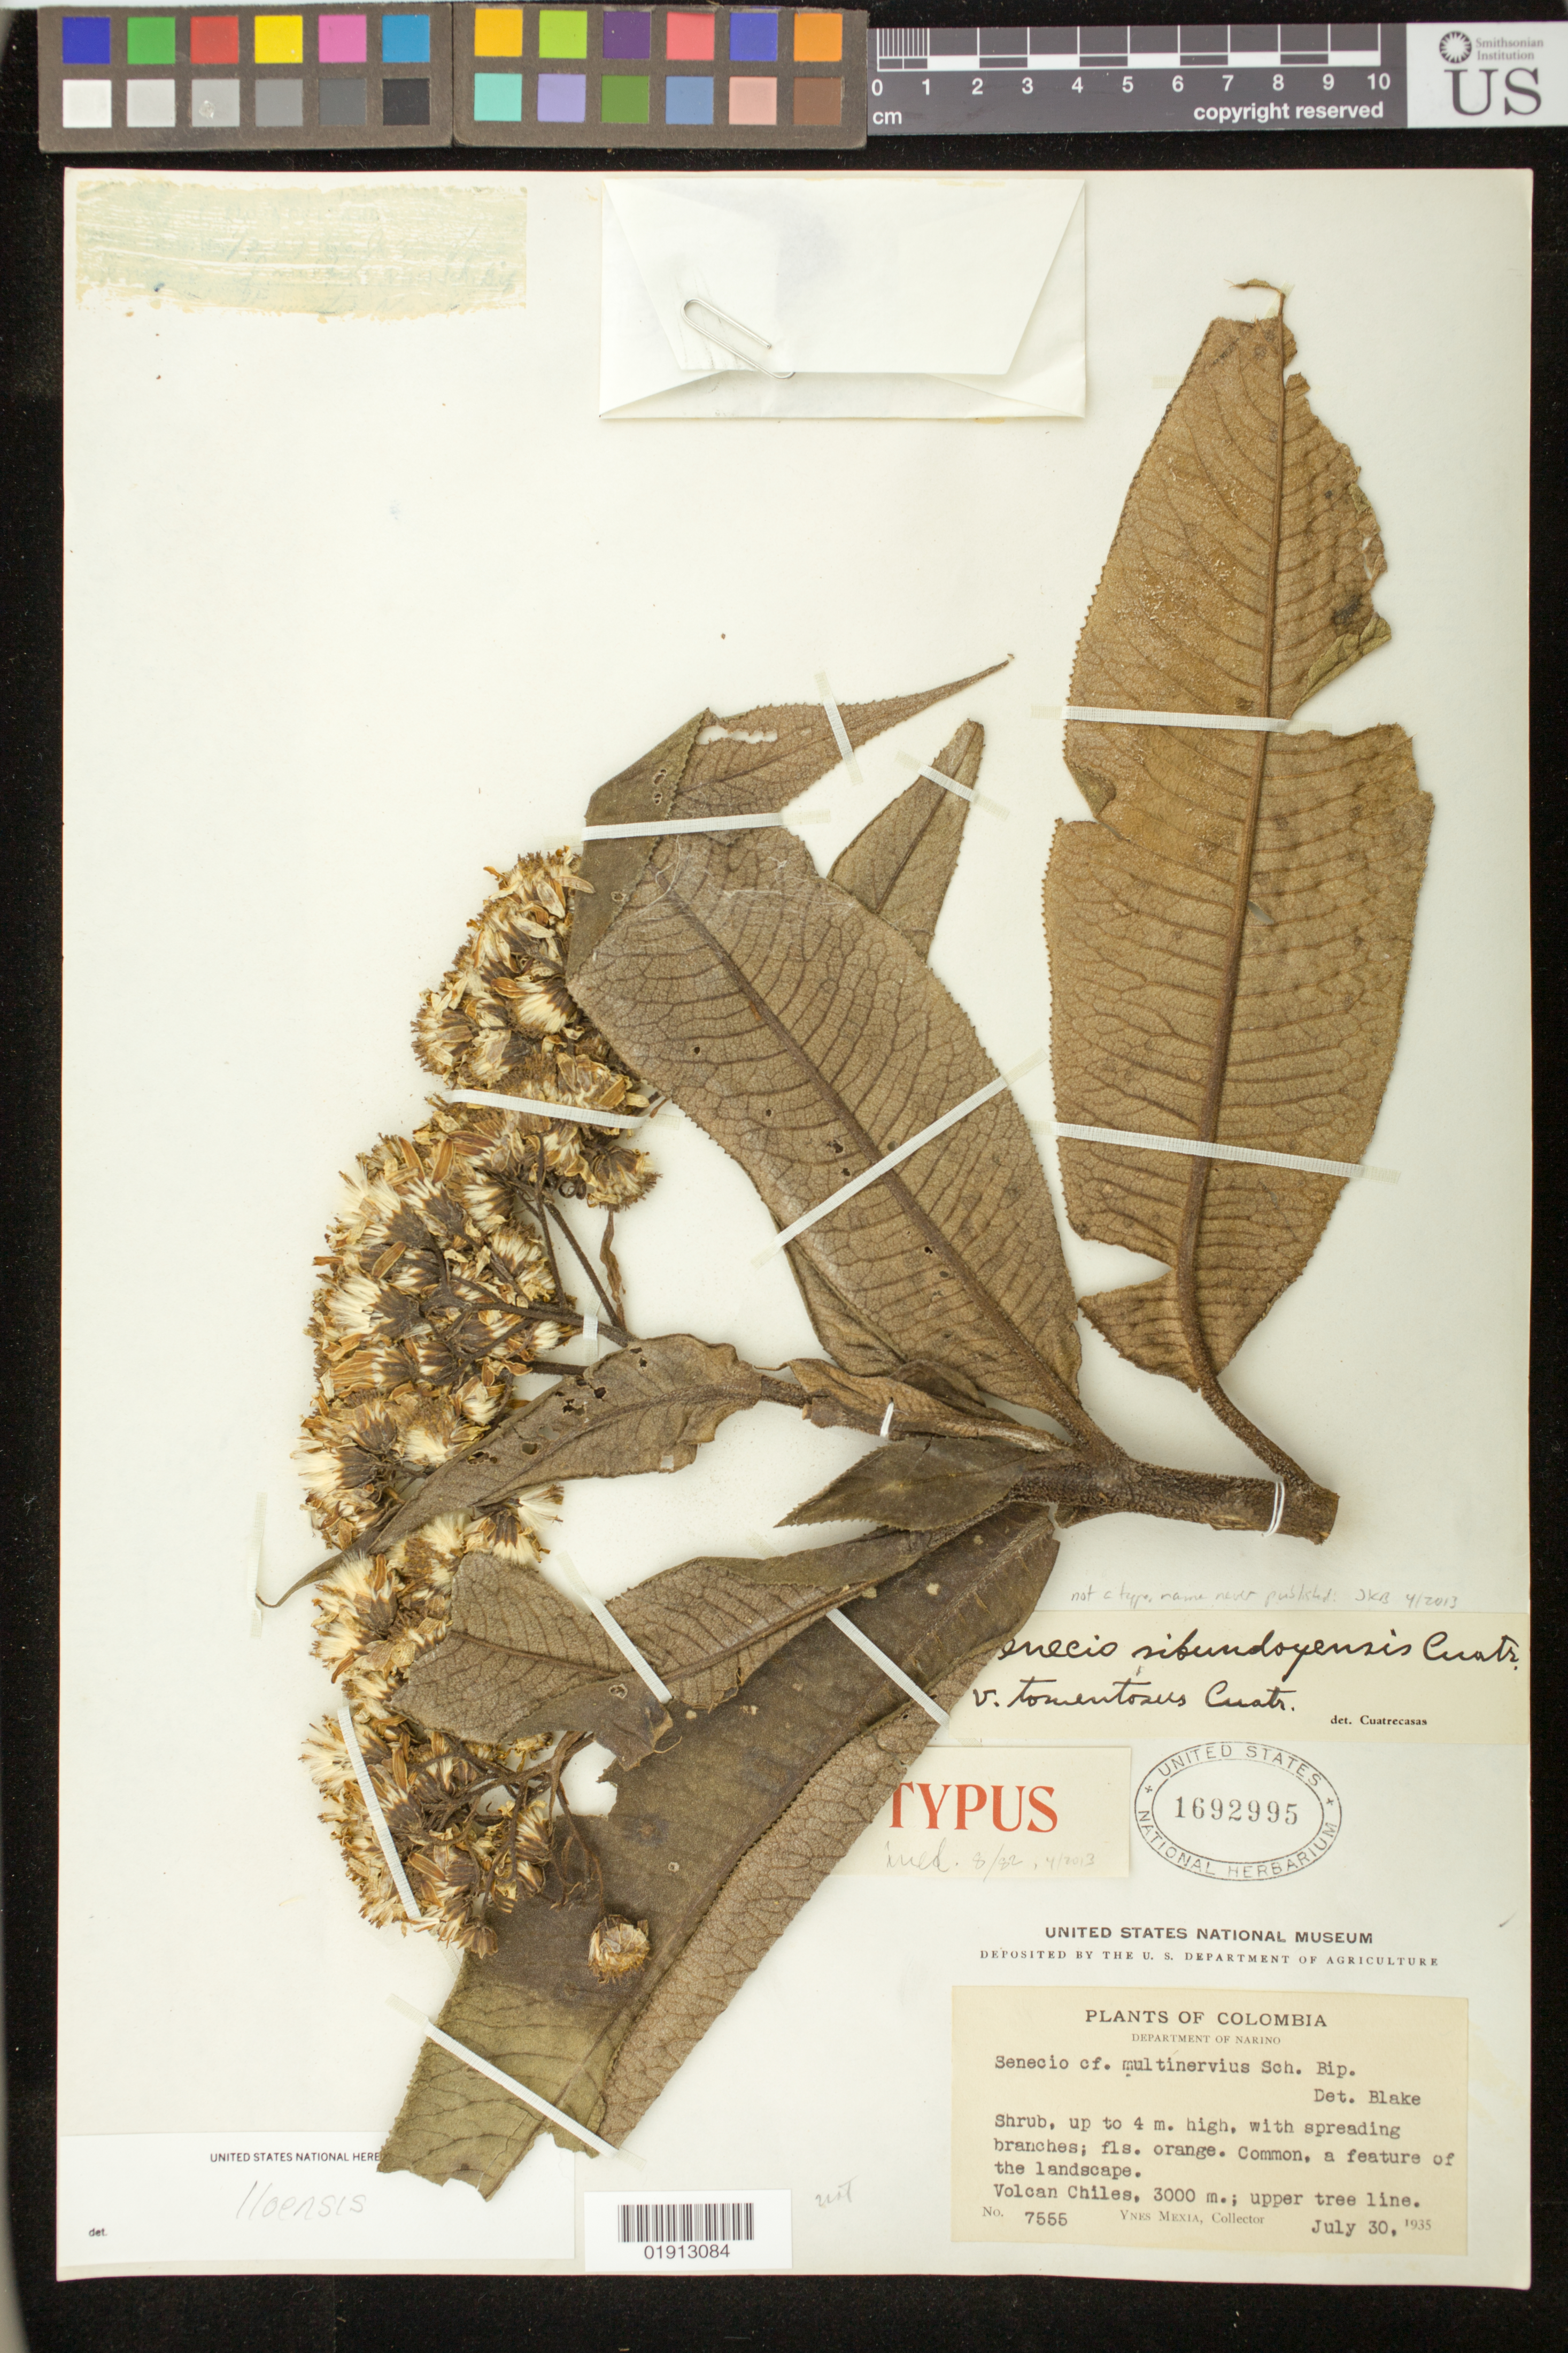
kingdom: Plantae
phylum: Tracheophyta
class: Magnoliopsida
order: Asterales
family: Asteraceae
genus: Dendrophorbium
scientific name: Dendrophorbium lloensis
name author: (Hieron.) C. Jeffrey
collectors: Y. Mexia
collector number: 7555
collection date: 1935-07-30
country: Colombia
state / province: Nariño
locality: Department of Narino, Volcan Chiles, upper tree line.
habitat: Upper tree line.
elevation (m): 3000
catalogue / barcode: US 1692995